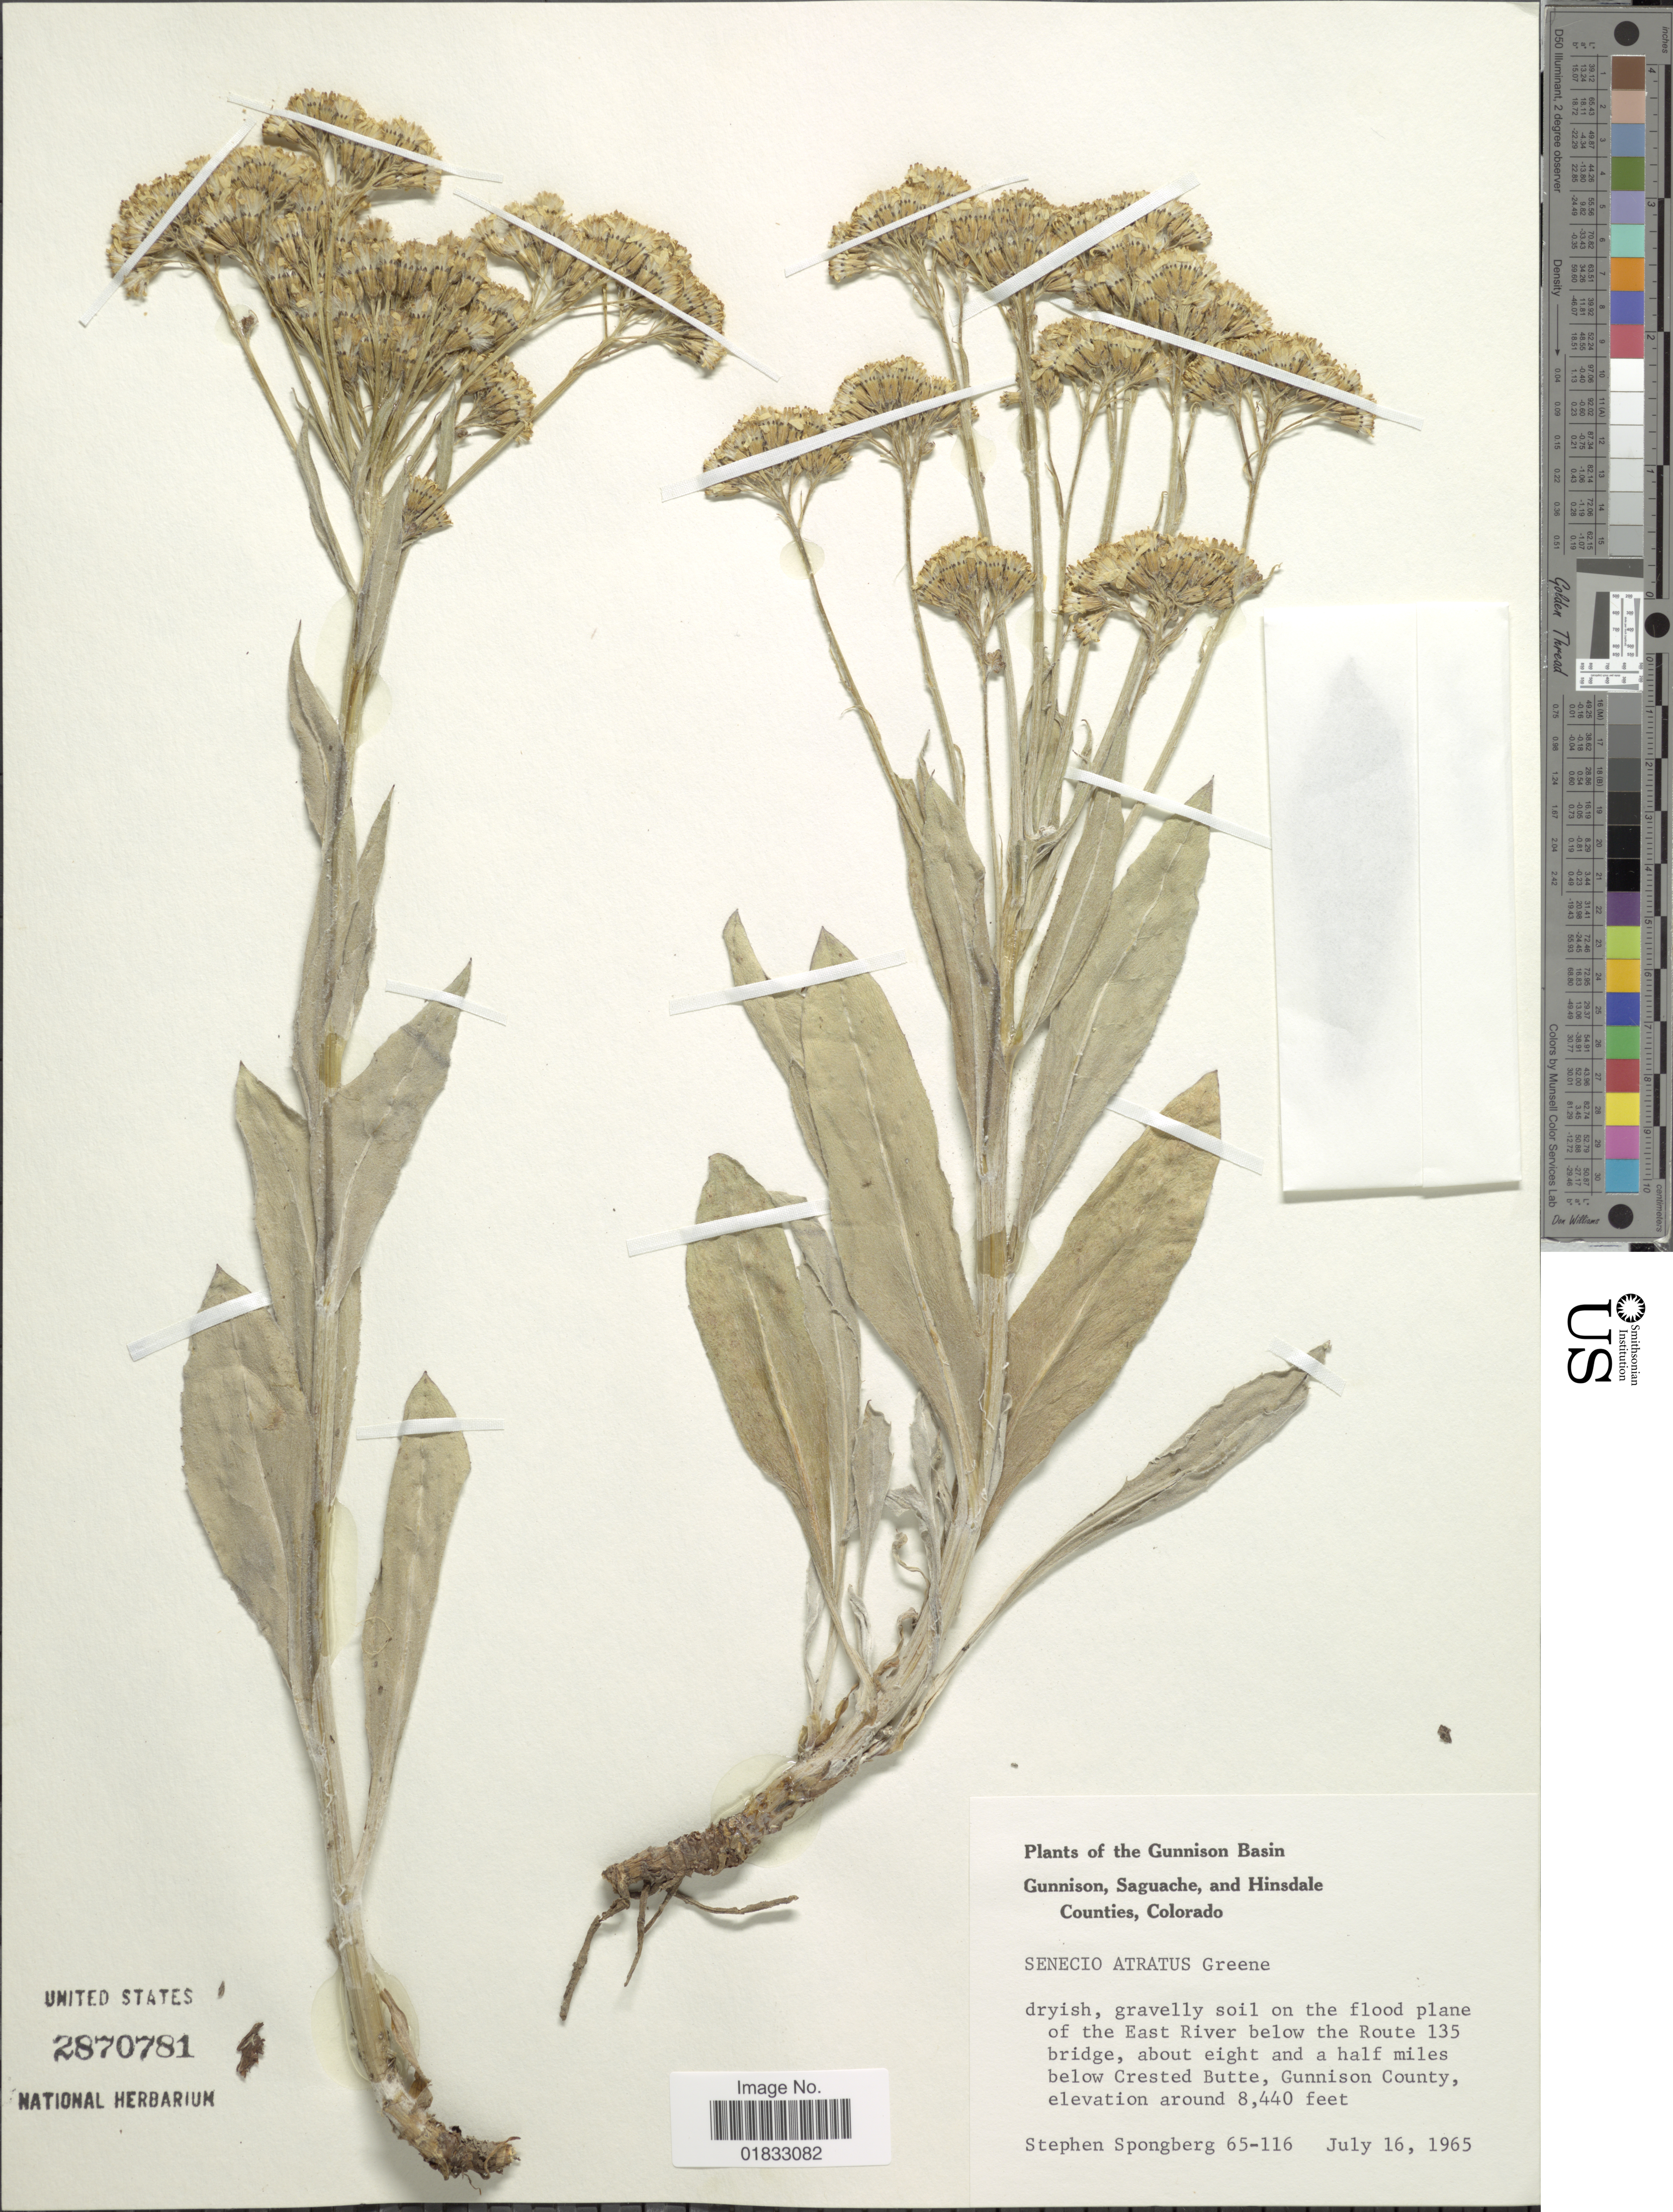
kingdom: Plantae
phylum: Tracheophyta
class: Magnoliopsida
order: Asterales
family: Asteraceae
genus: Senecio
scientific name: Senecio atratus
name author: Greene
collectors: S. A.Spongberg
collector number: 65-116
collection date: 1965-07-16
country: United States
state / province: Colorado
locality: Gunnison, Saguache, and Hinsdale Counties, East River below the Route 135 bridge, about eight and a half miles below Crested Butte, Gunnison County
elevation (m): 2573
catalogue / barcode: US 2870781